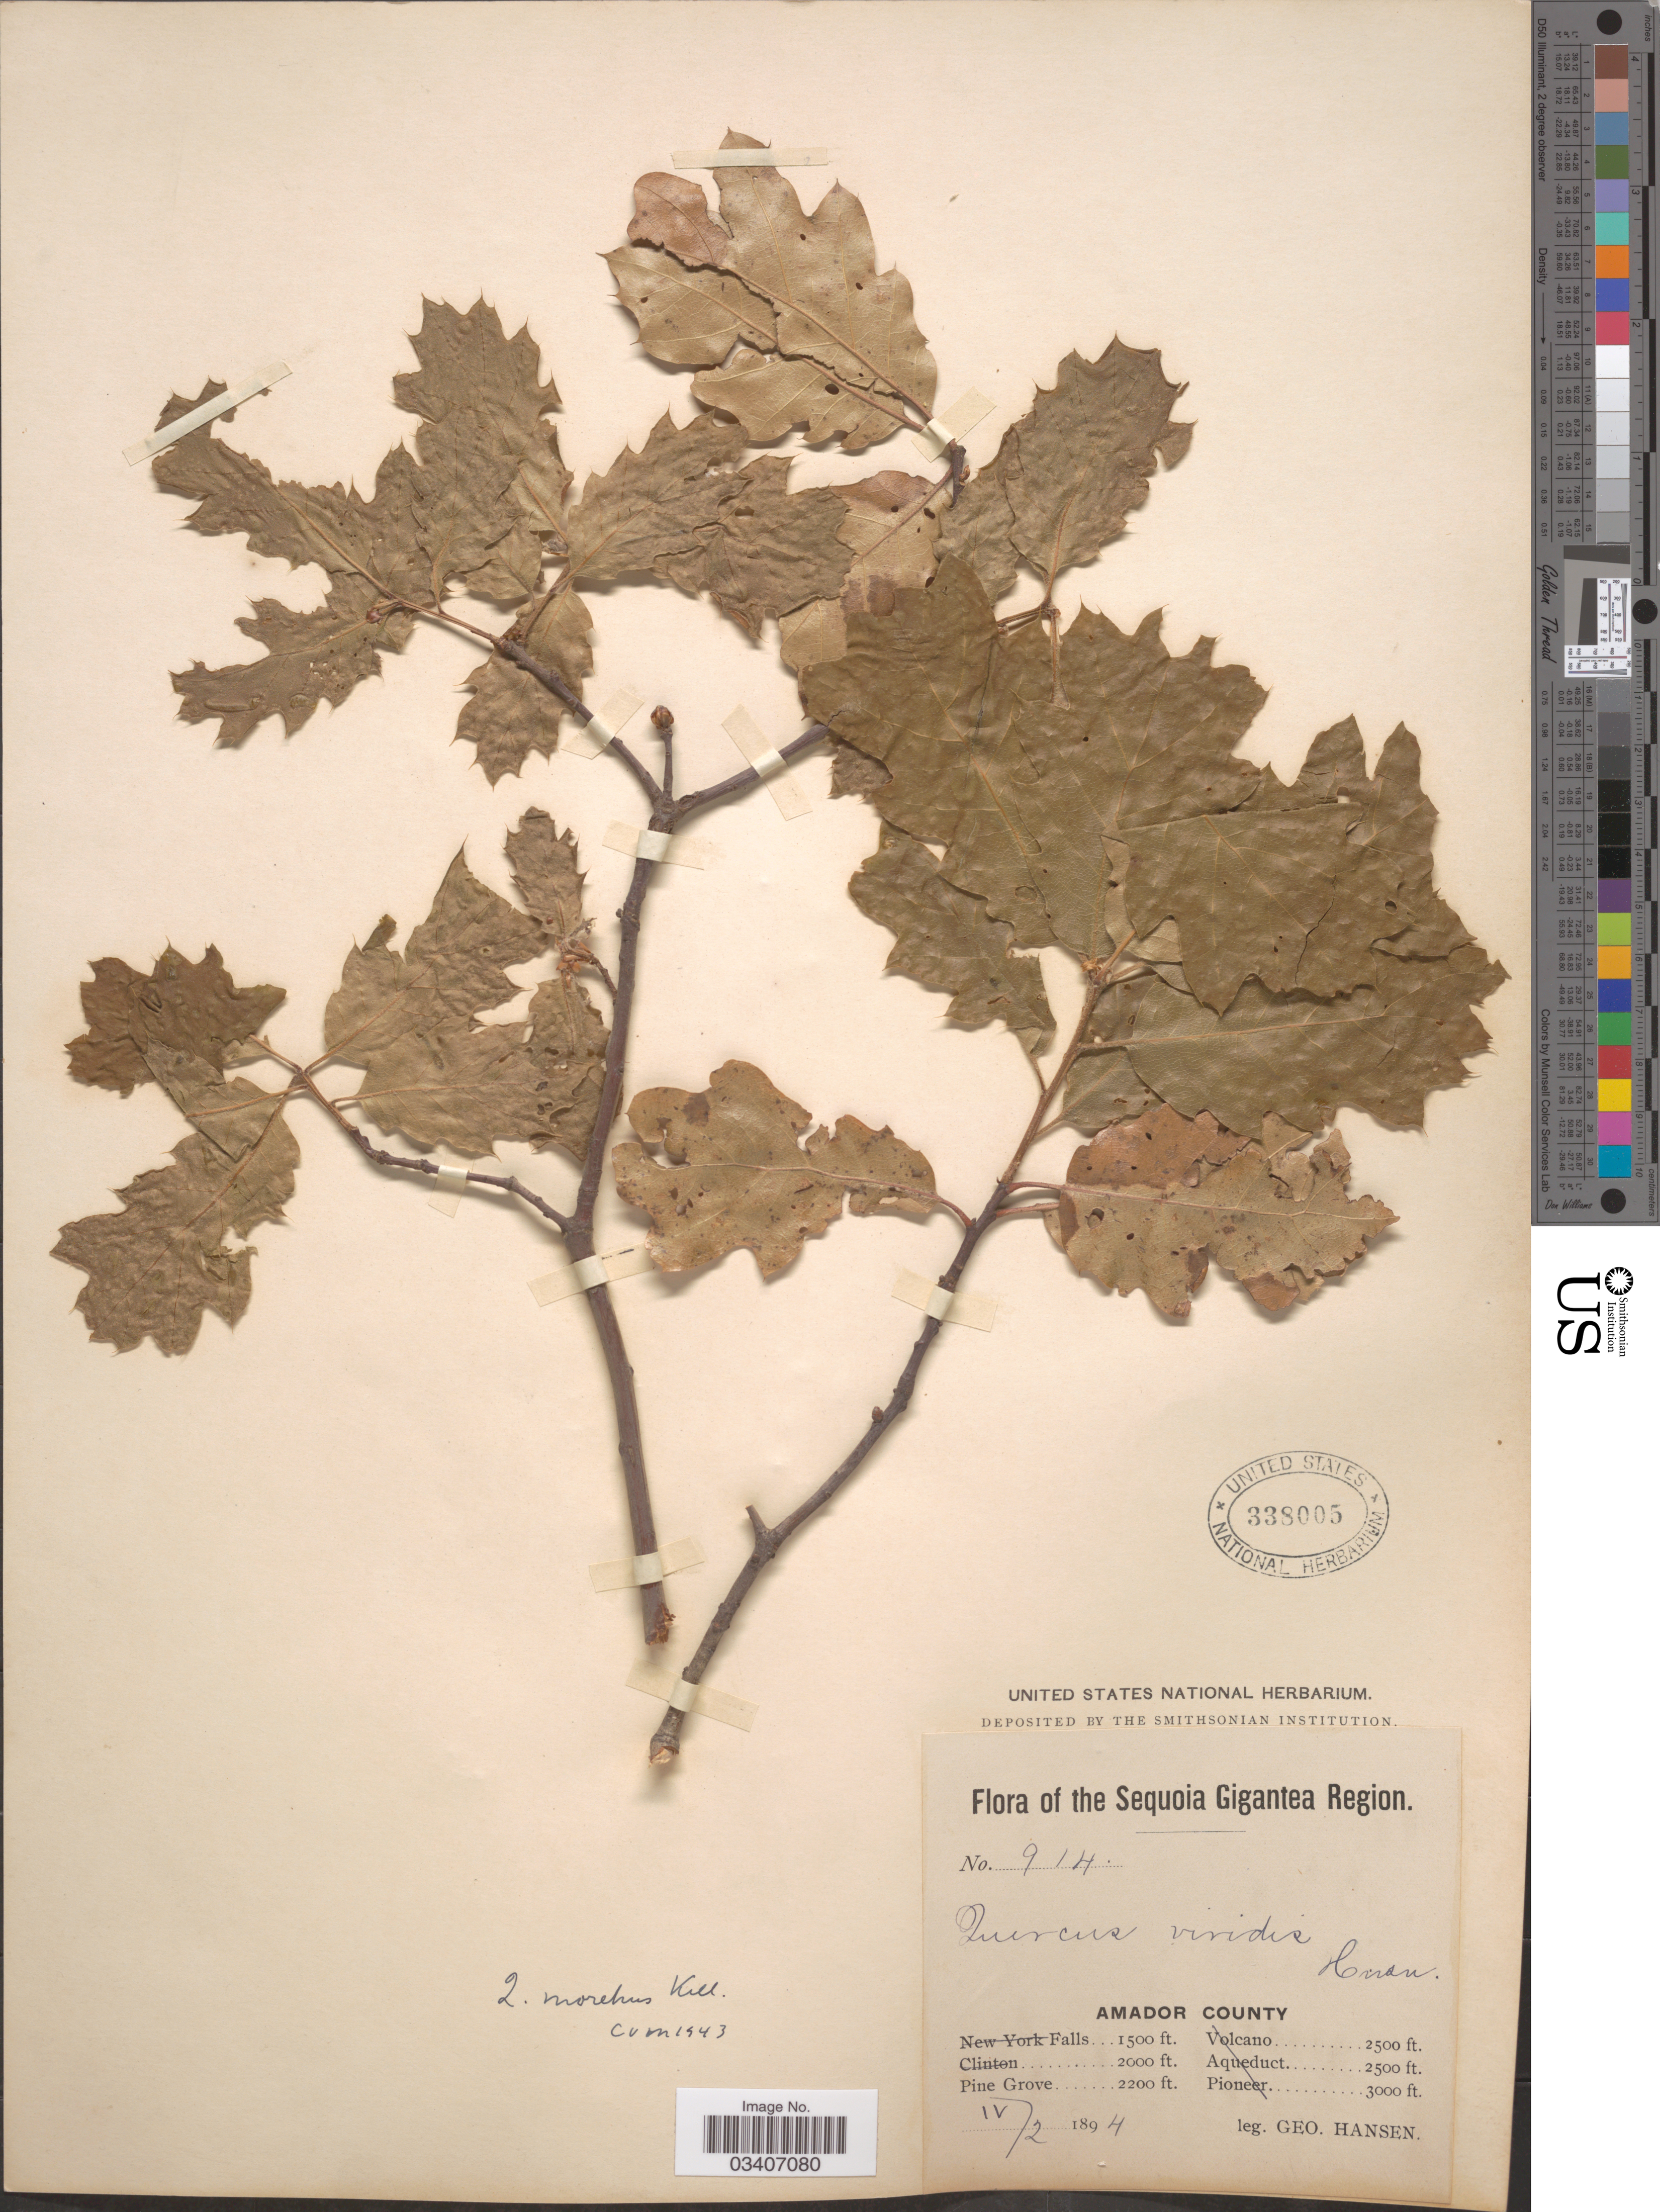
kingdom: Plantae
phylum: Tracheophyta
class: Magnoliopsida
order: Fagales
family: Fagaceae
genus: Quercus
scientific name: Quercus x moreha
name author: Kellogg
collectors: G. Hansen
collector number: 914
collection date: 1894-04-02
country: United States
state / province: California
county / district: Amador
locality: The Sequoia Gigantea Region. Amador County. Pine Grove.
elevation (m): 671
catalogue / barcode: US 338005